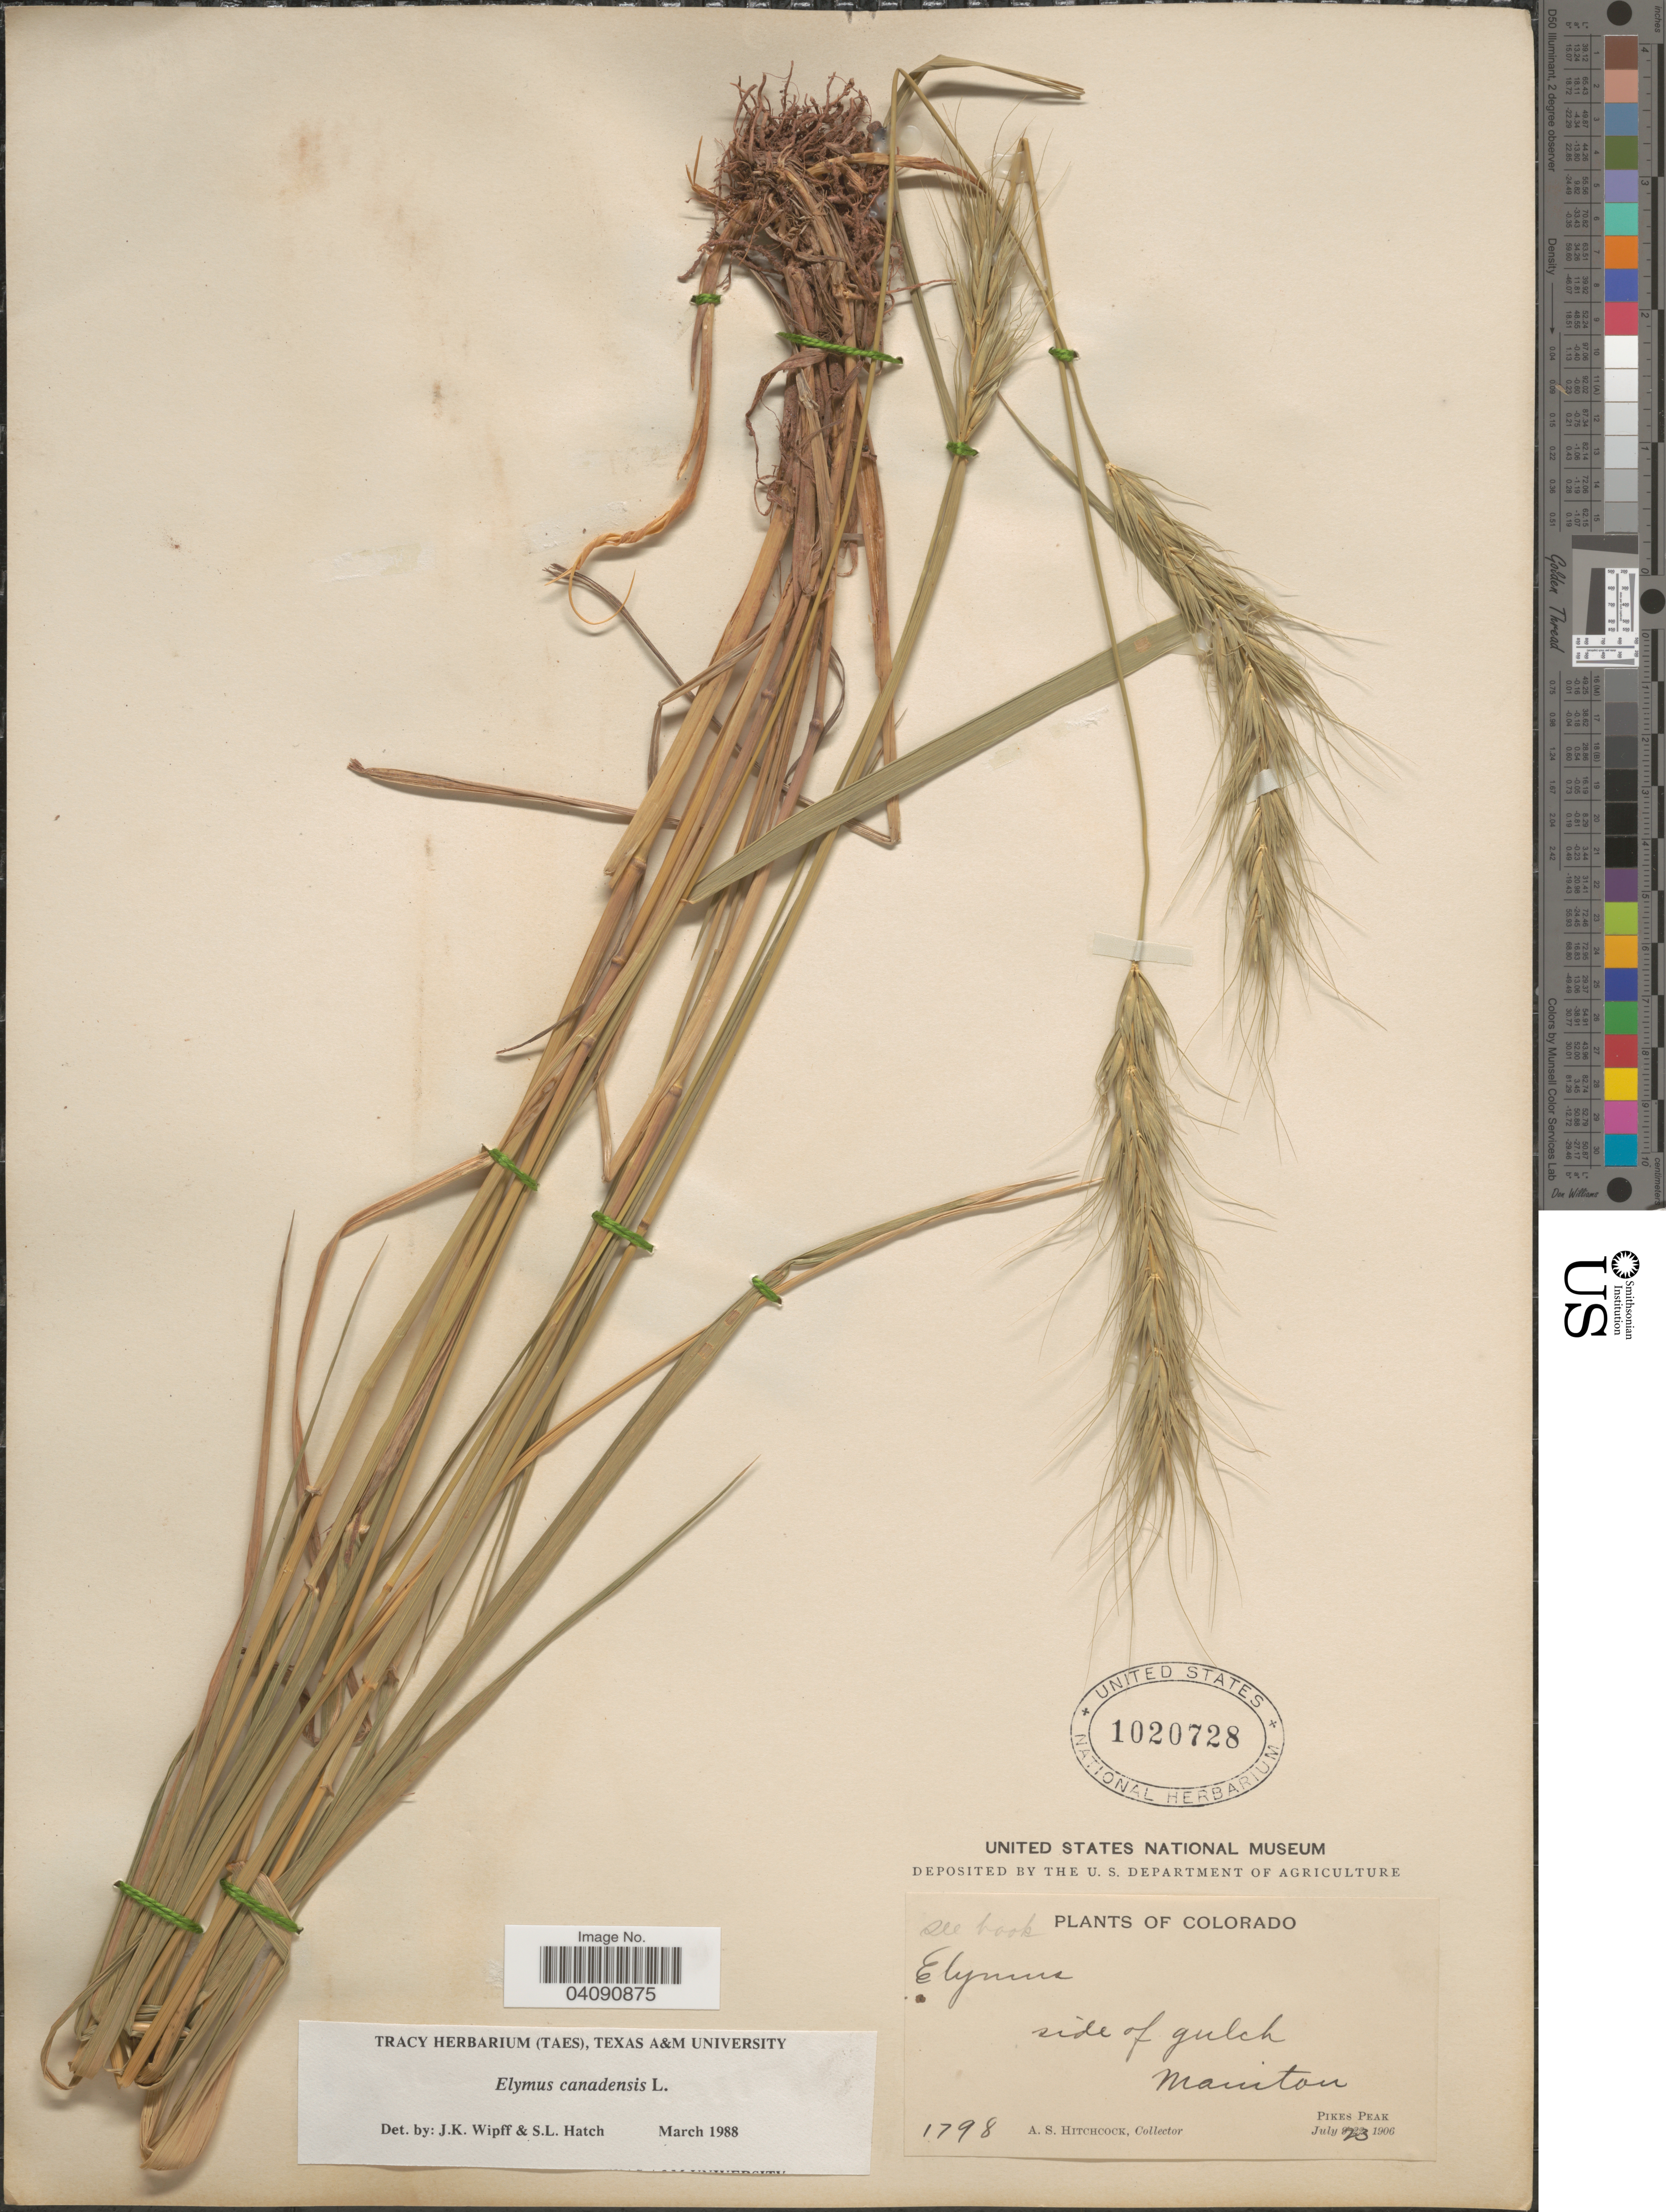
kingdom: Plantae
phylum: Tracheophyta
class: Liliopsida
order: Poales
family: Poaceae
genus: Elymus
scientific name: Elymus canadensis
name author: L.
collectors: A. S. Hitchcock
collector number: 1798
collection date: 1906-07-23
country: United States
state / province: Colorado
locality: Side of gulch. Manitou. Pikes Peak.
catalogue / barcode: US 1020728